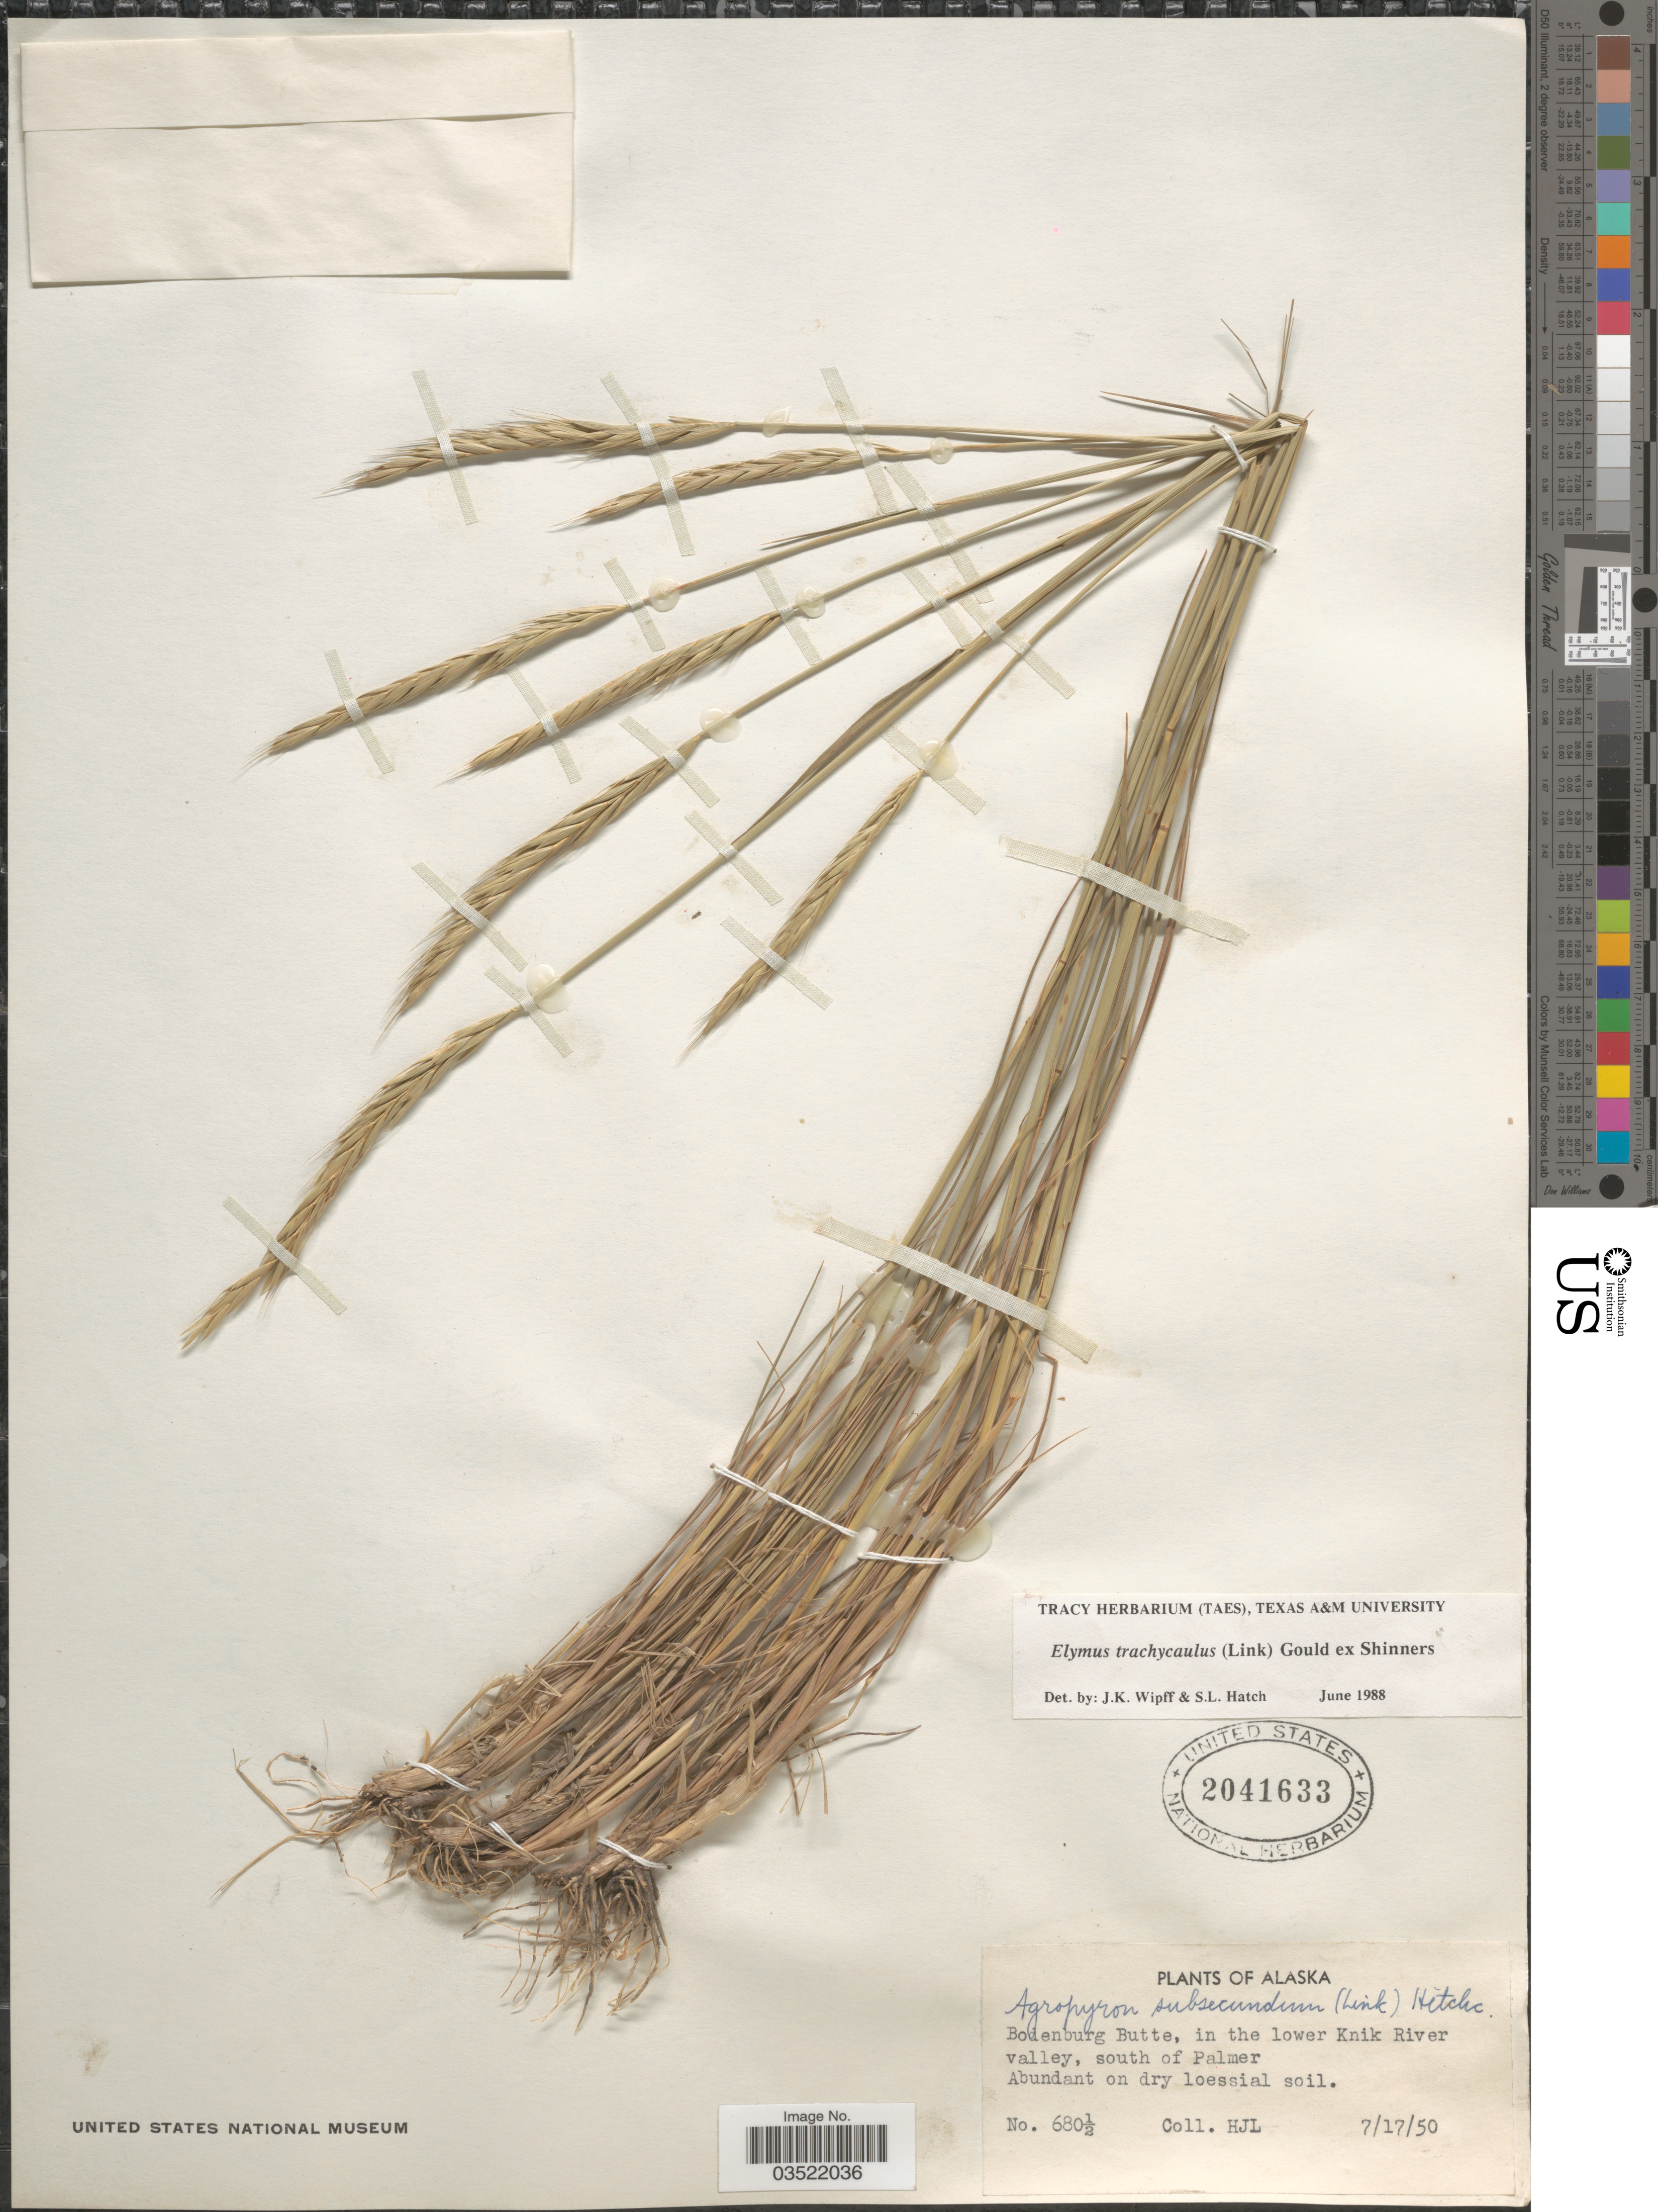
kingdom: Plantae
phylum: Tracheophyta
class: Liliopsida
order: Poales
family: Poaceae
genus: Elymus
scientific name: Elymus trachycaulus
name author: (Link) Gould ex Shinners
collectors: H. J. L.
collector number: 680½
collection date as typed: Transcribed d/m/y: 17/7/50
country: United States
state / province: Alaska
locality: Bodenburg Butte, in the lower Knik River valley, south of Palmer. Abundant on dry loessial soil.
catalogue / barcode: US 2041633